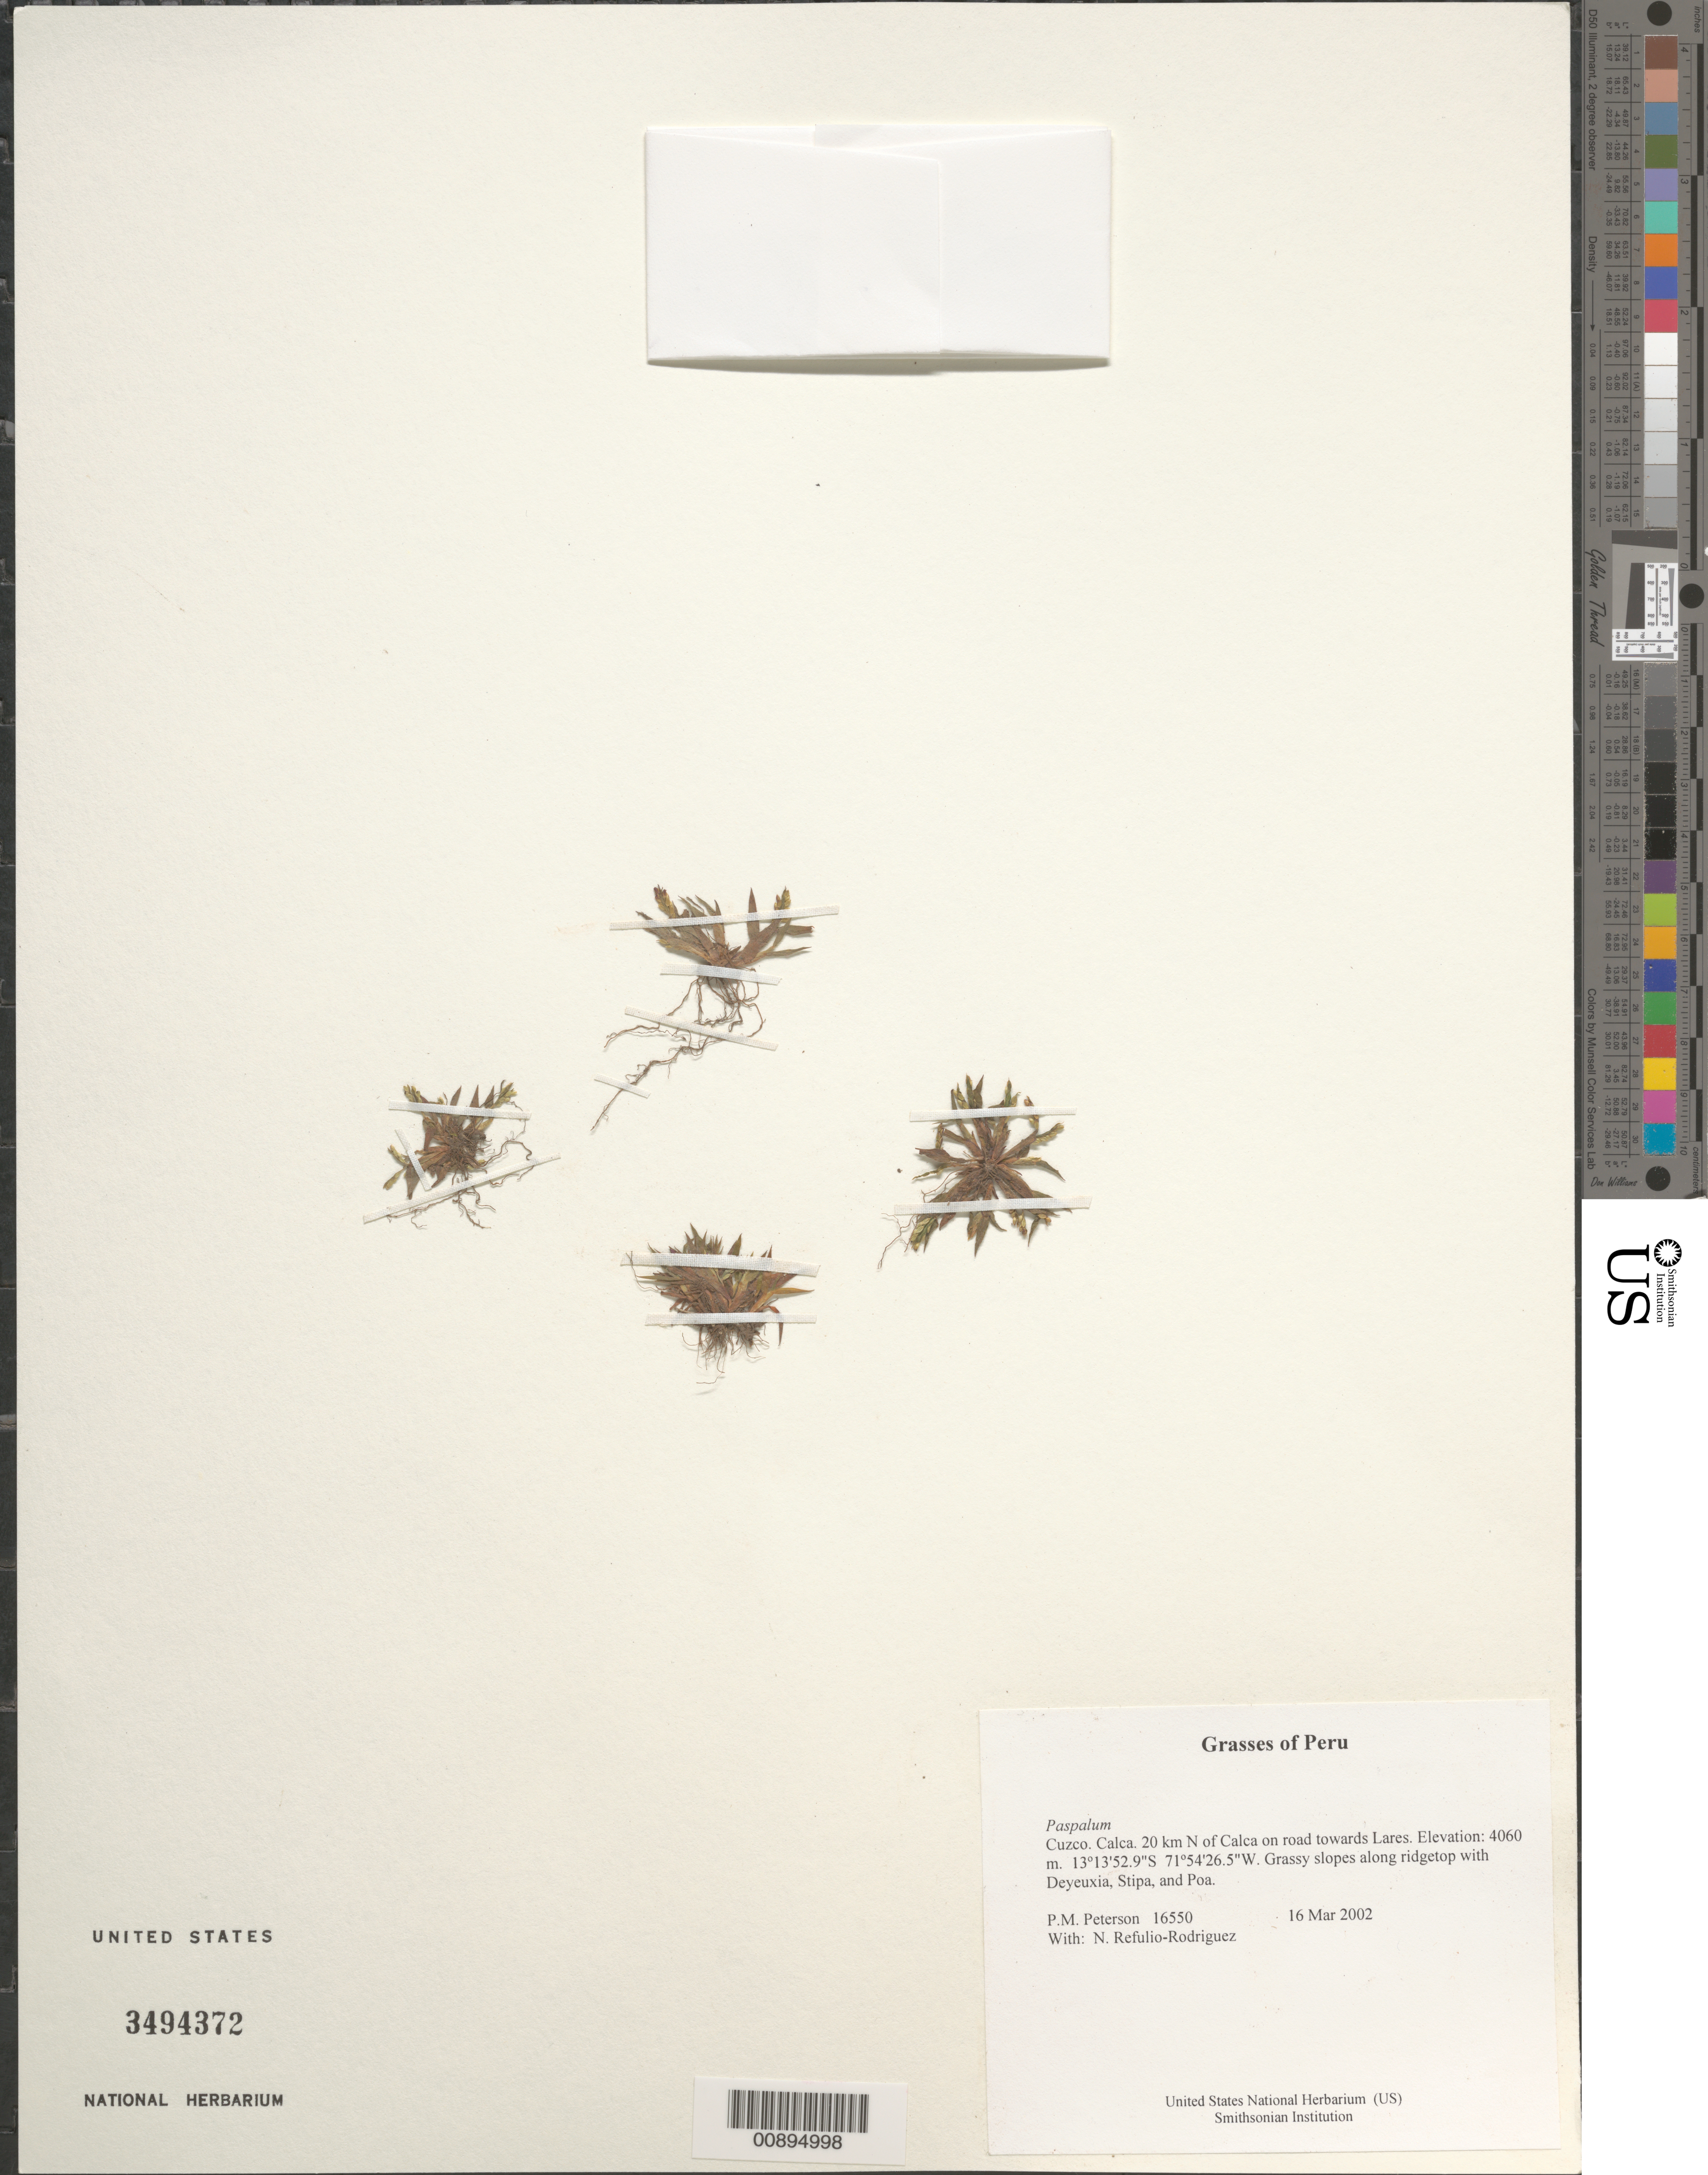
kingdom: Plantae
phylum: Tracheophyta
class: Liliopsida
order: Poales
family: Poaceae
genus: Paspalum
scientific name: Paspalum sp.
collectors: P. M. Peterson & N. Refulio-Rodríguez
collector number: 16550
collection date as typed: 16 Mar 2002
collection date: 2002-03-16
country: Peru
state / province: Cusco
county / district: Calca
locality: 20 km N of Calca on road towards Lares.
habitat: Grassy slopes along ridgetop with ~Deyeuxia, Stipa, and Poa~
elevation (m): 4060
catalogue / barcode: US 3494372